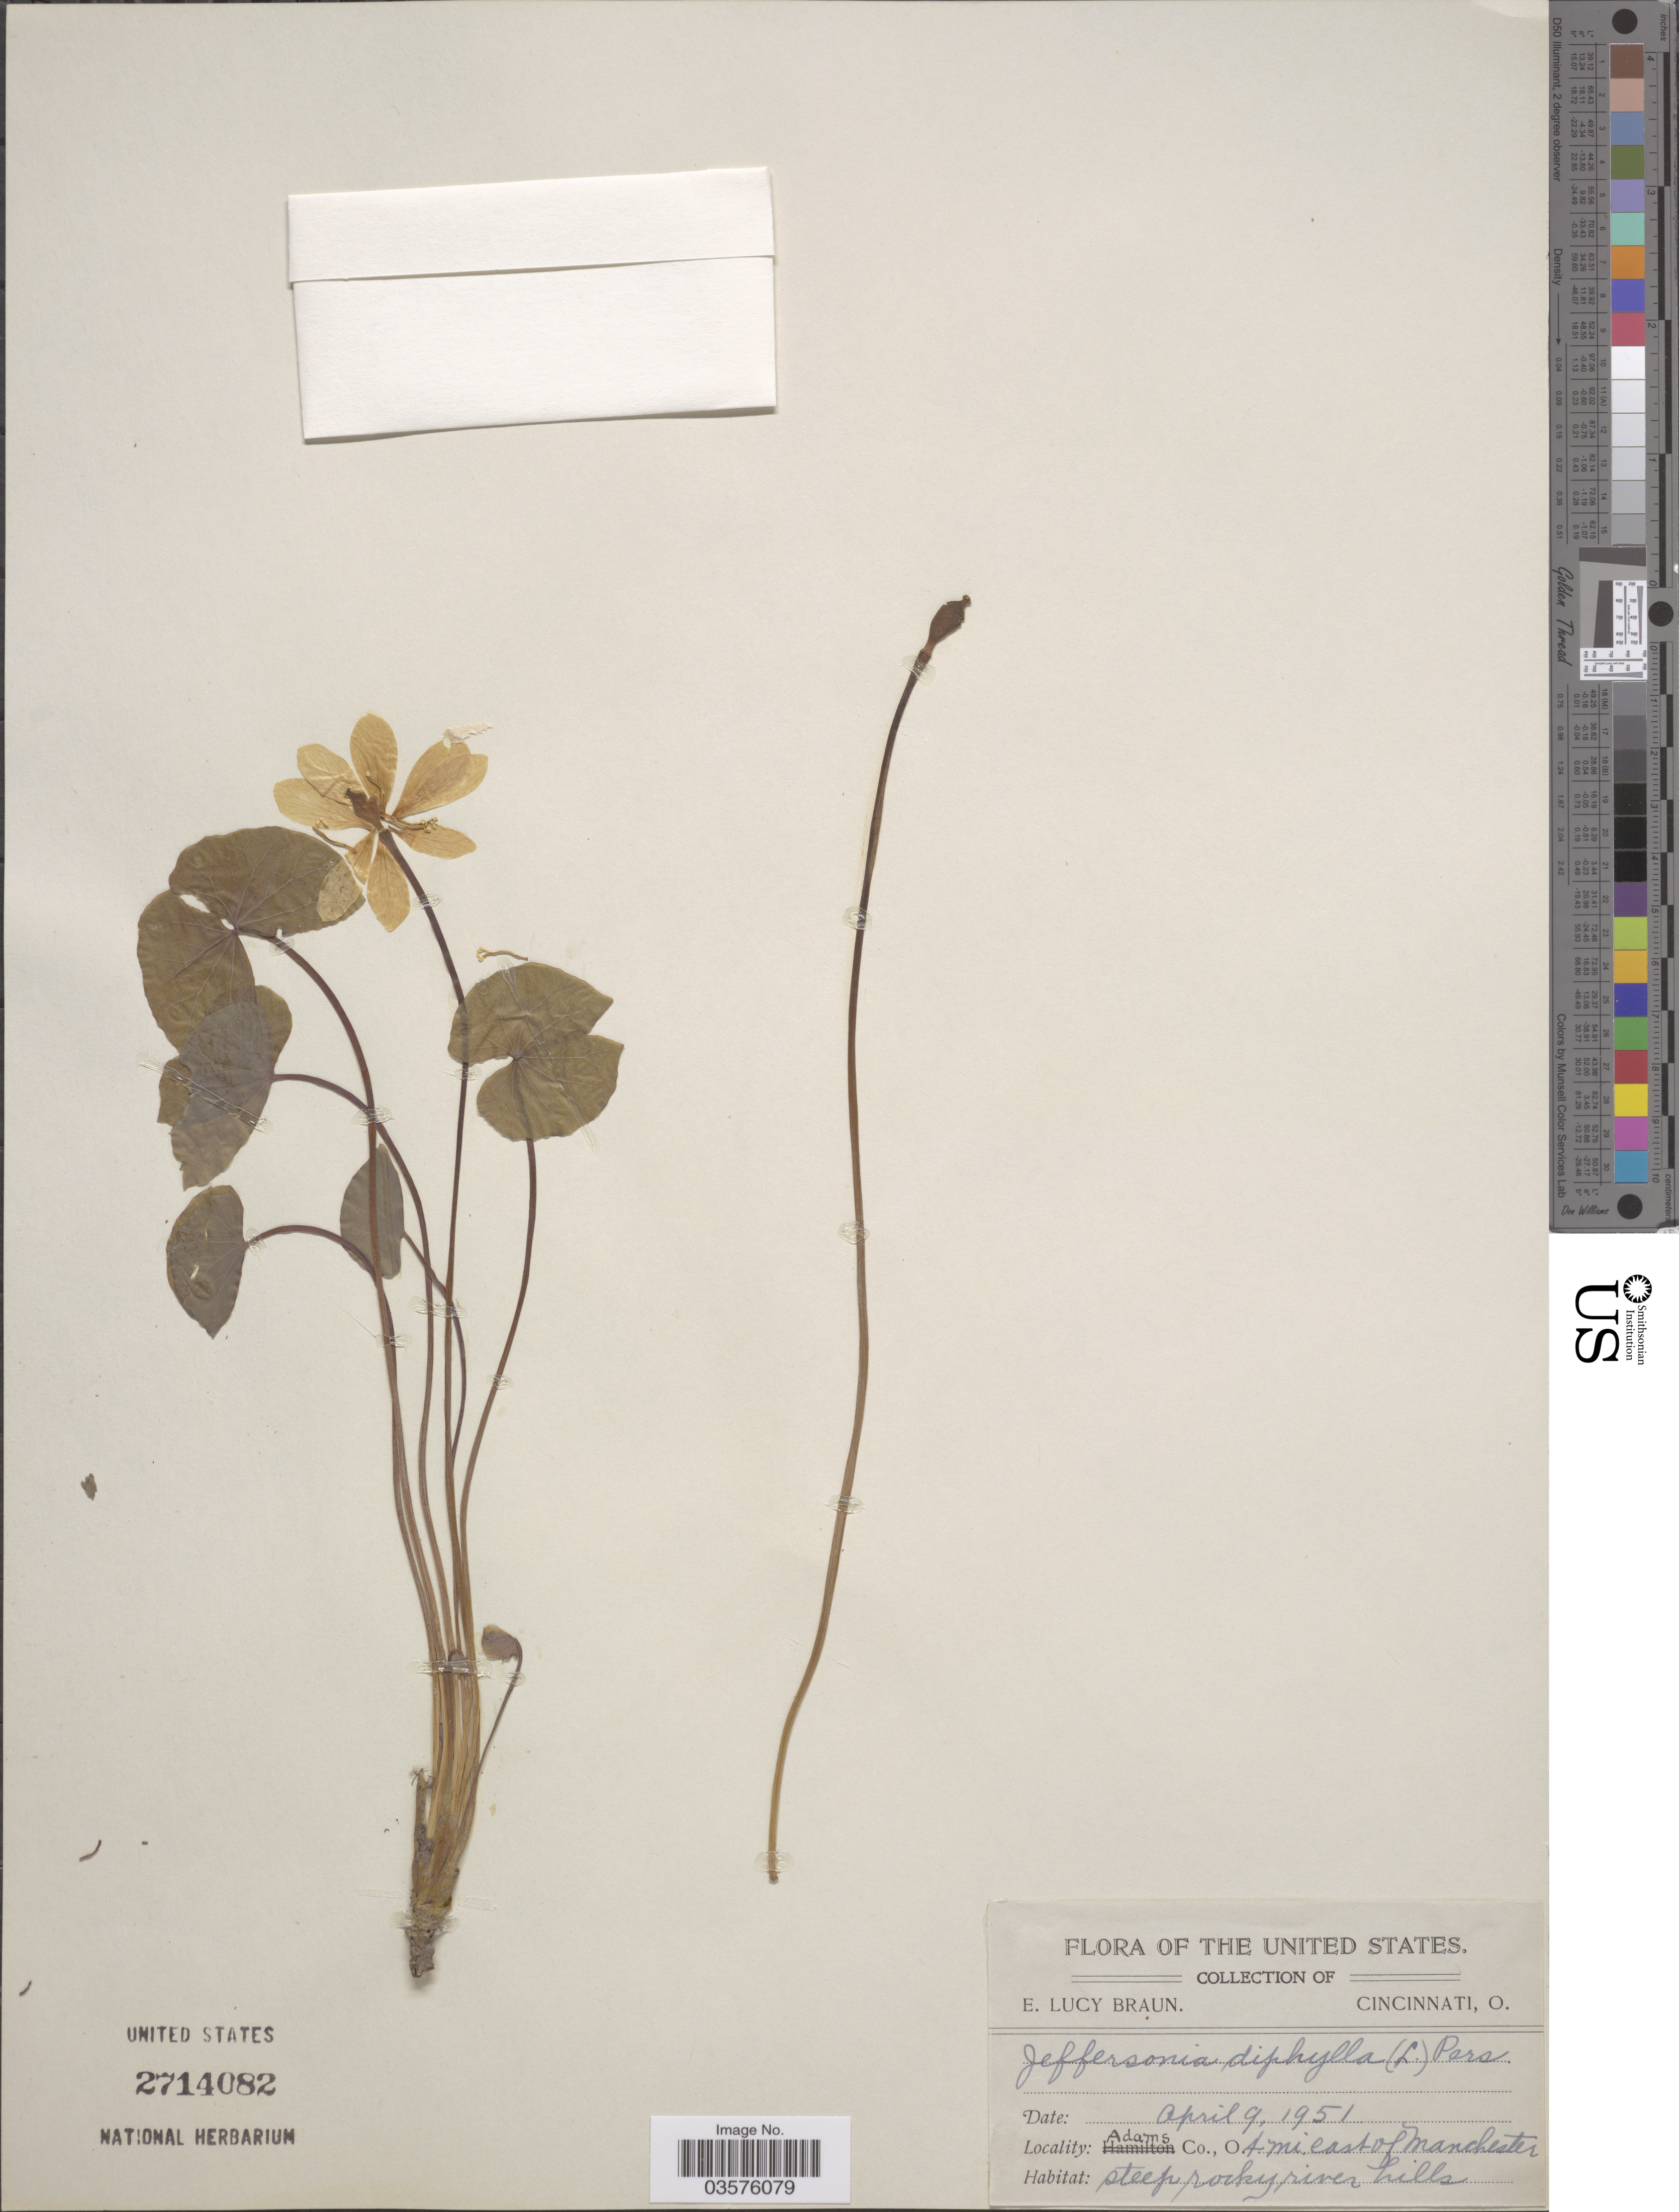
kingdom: Plantae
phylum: Tracheophyta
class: Magnoliopsida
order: Ranunculales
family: Berberidaceae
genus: Jeffersonia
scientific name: Jeffersonia diphylla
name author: (L.) Pers.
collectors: E. L. Braun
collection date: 1951-04-09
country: United States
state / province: Ohio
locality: Adams Co. 4 mi. east of Manchester.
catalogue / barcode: US 2714082